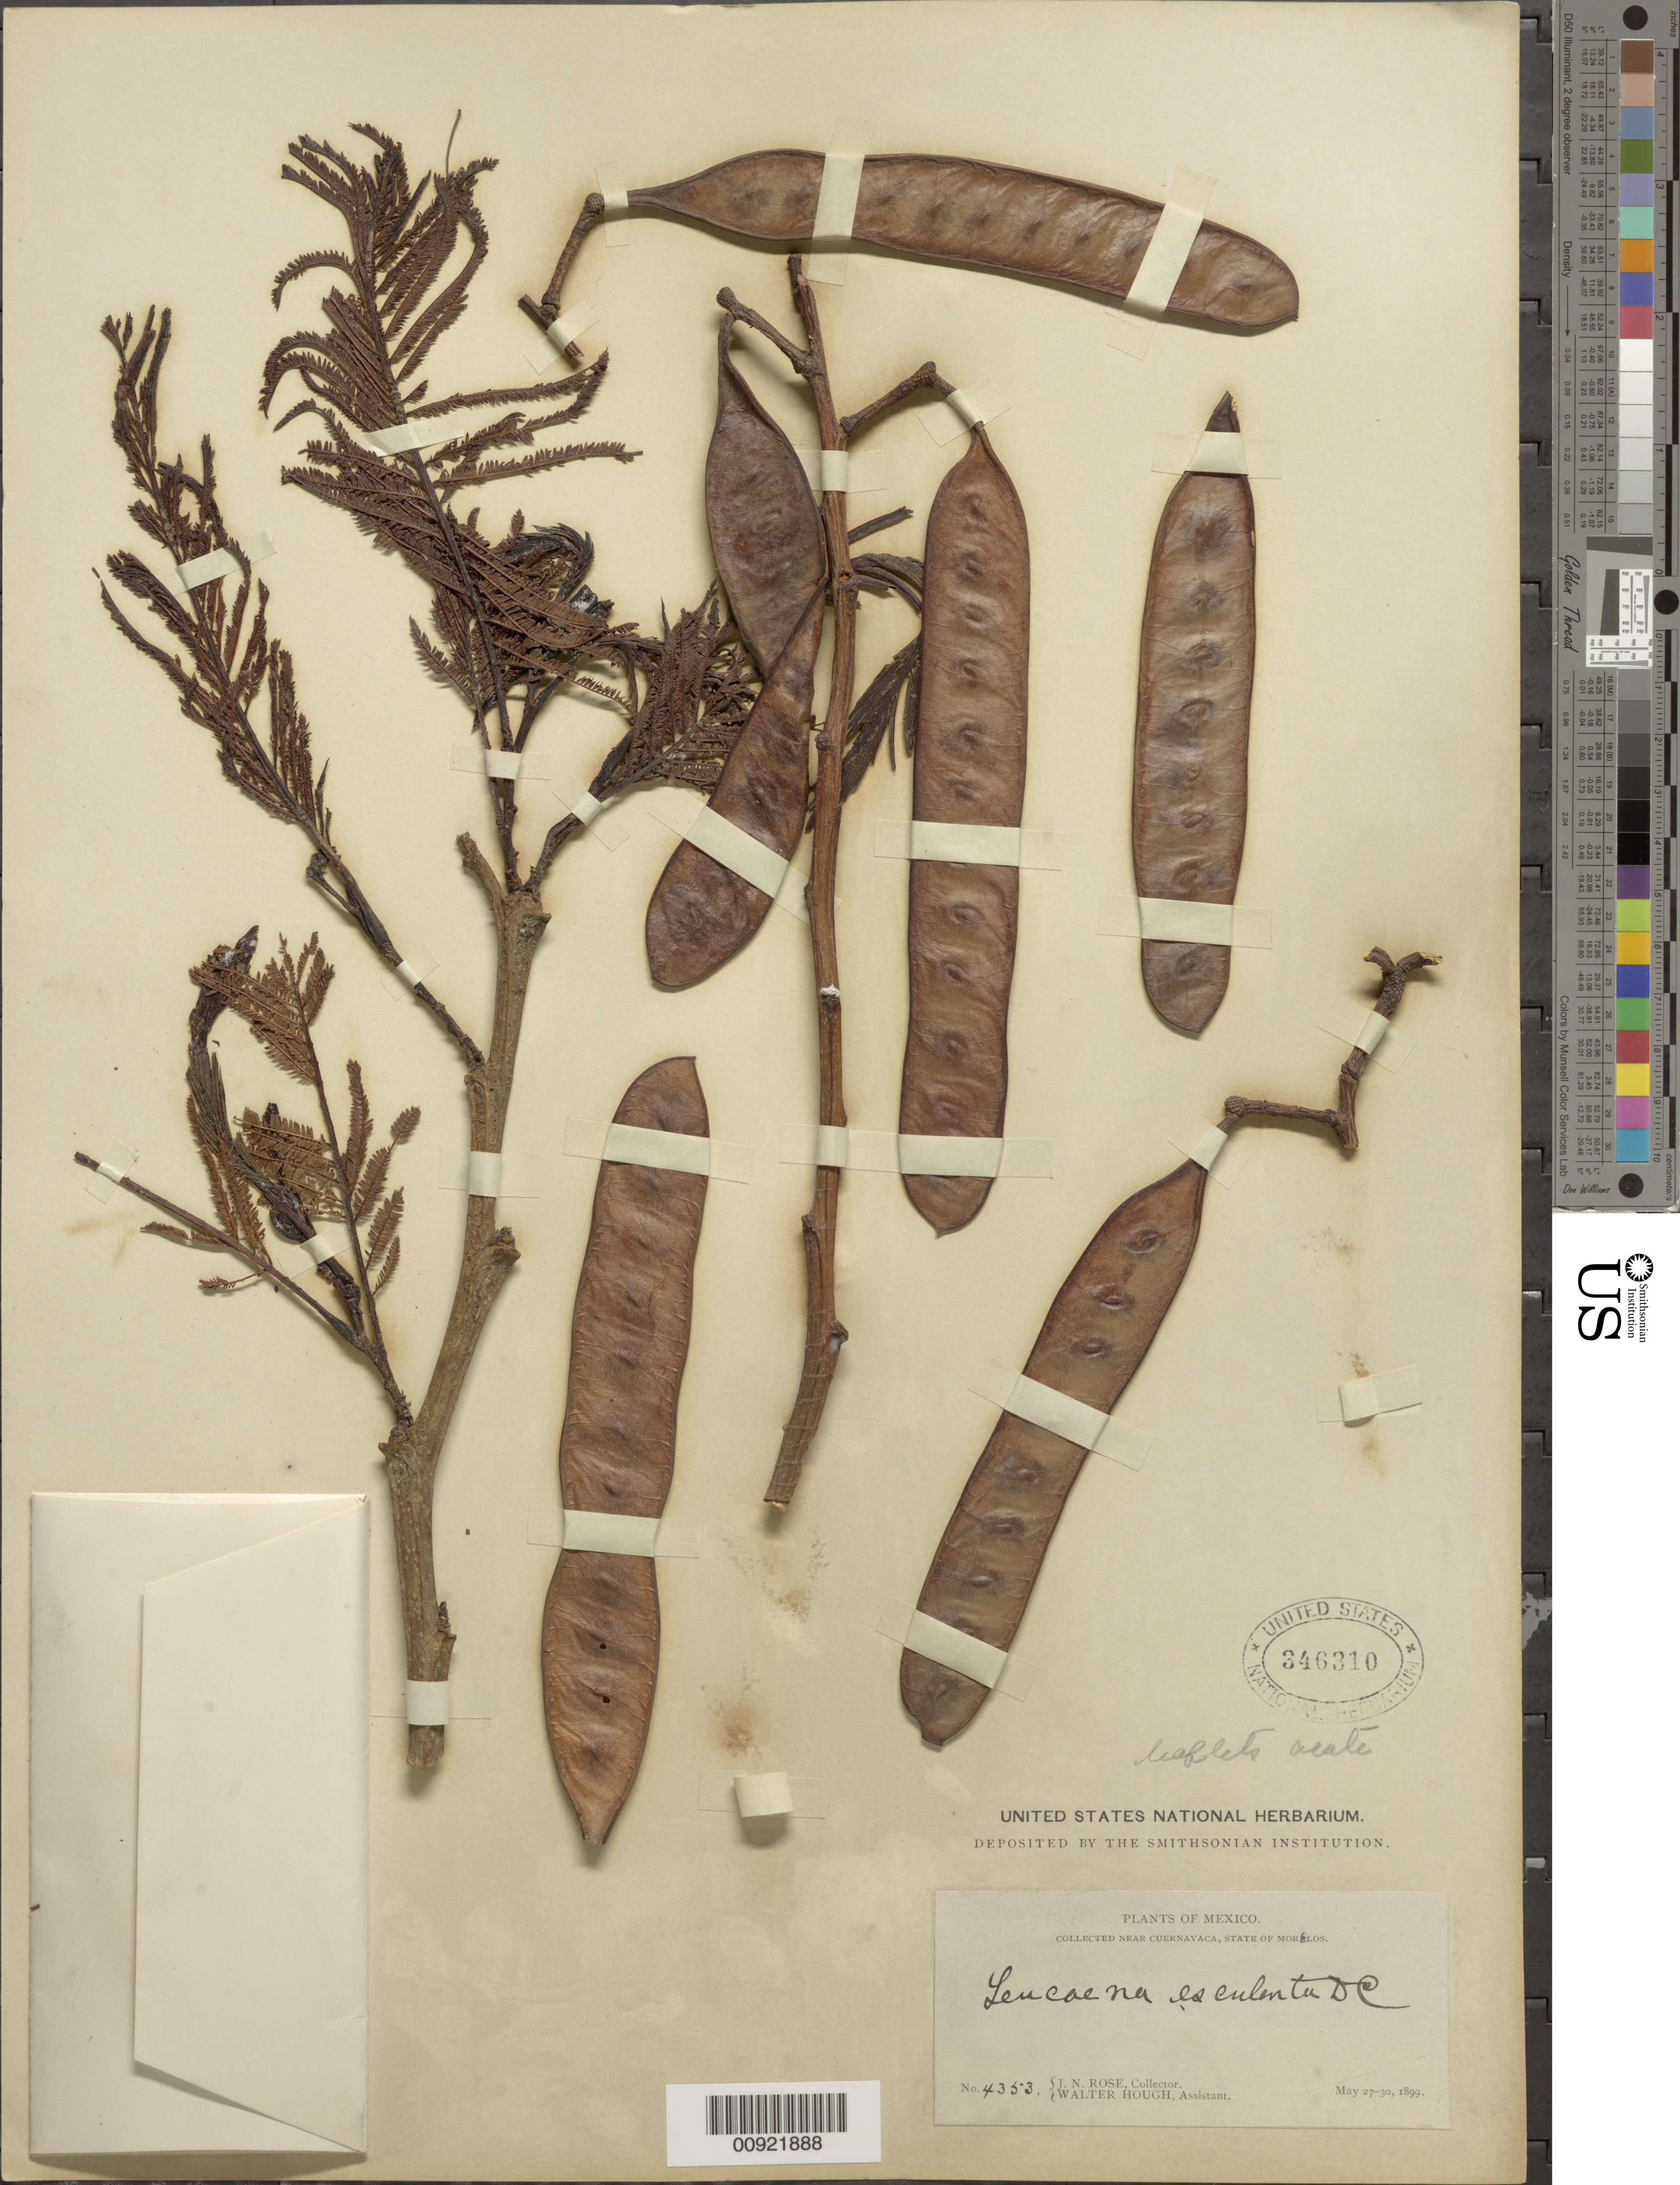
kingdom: Plantae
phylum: Tracheophyta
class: Magnoliopsida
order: Fabales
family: Fabaceae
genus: Leucaena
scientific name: Leucaena esculenta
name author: (Moc. & Sessé ex DC.) Benth.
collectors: J. N. Rose & W. Hough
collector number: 4353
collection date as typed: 27 May 1899 to 30 May 1899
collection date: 1899-05-27/1899-05-30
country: Mexico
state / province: Morelos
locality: Near Cuernavaca, State of Morelos.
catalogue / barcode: US 346310